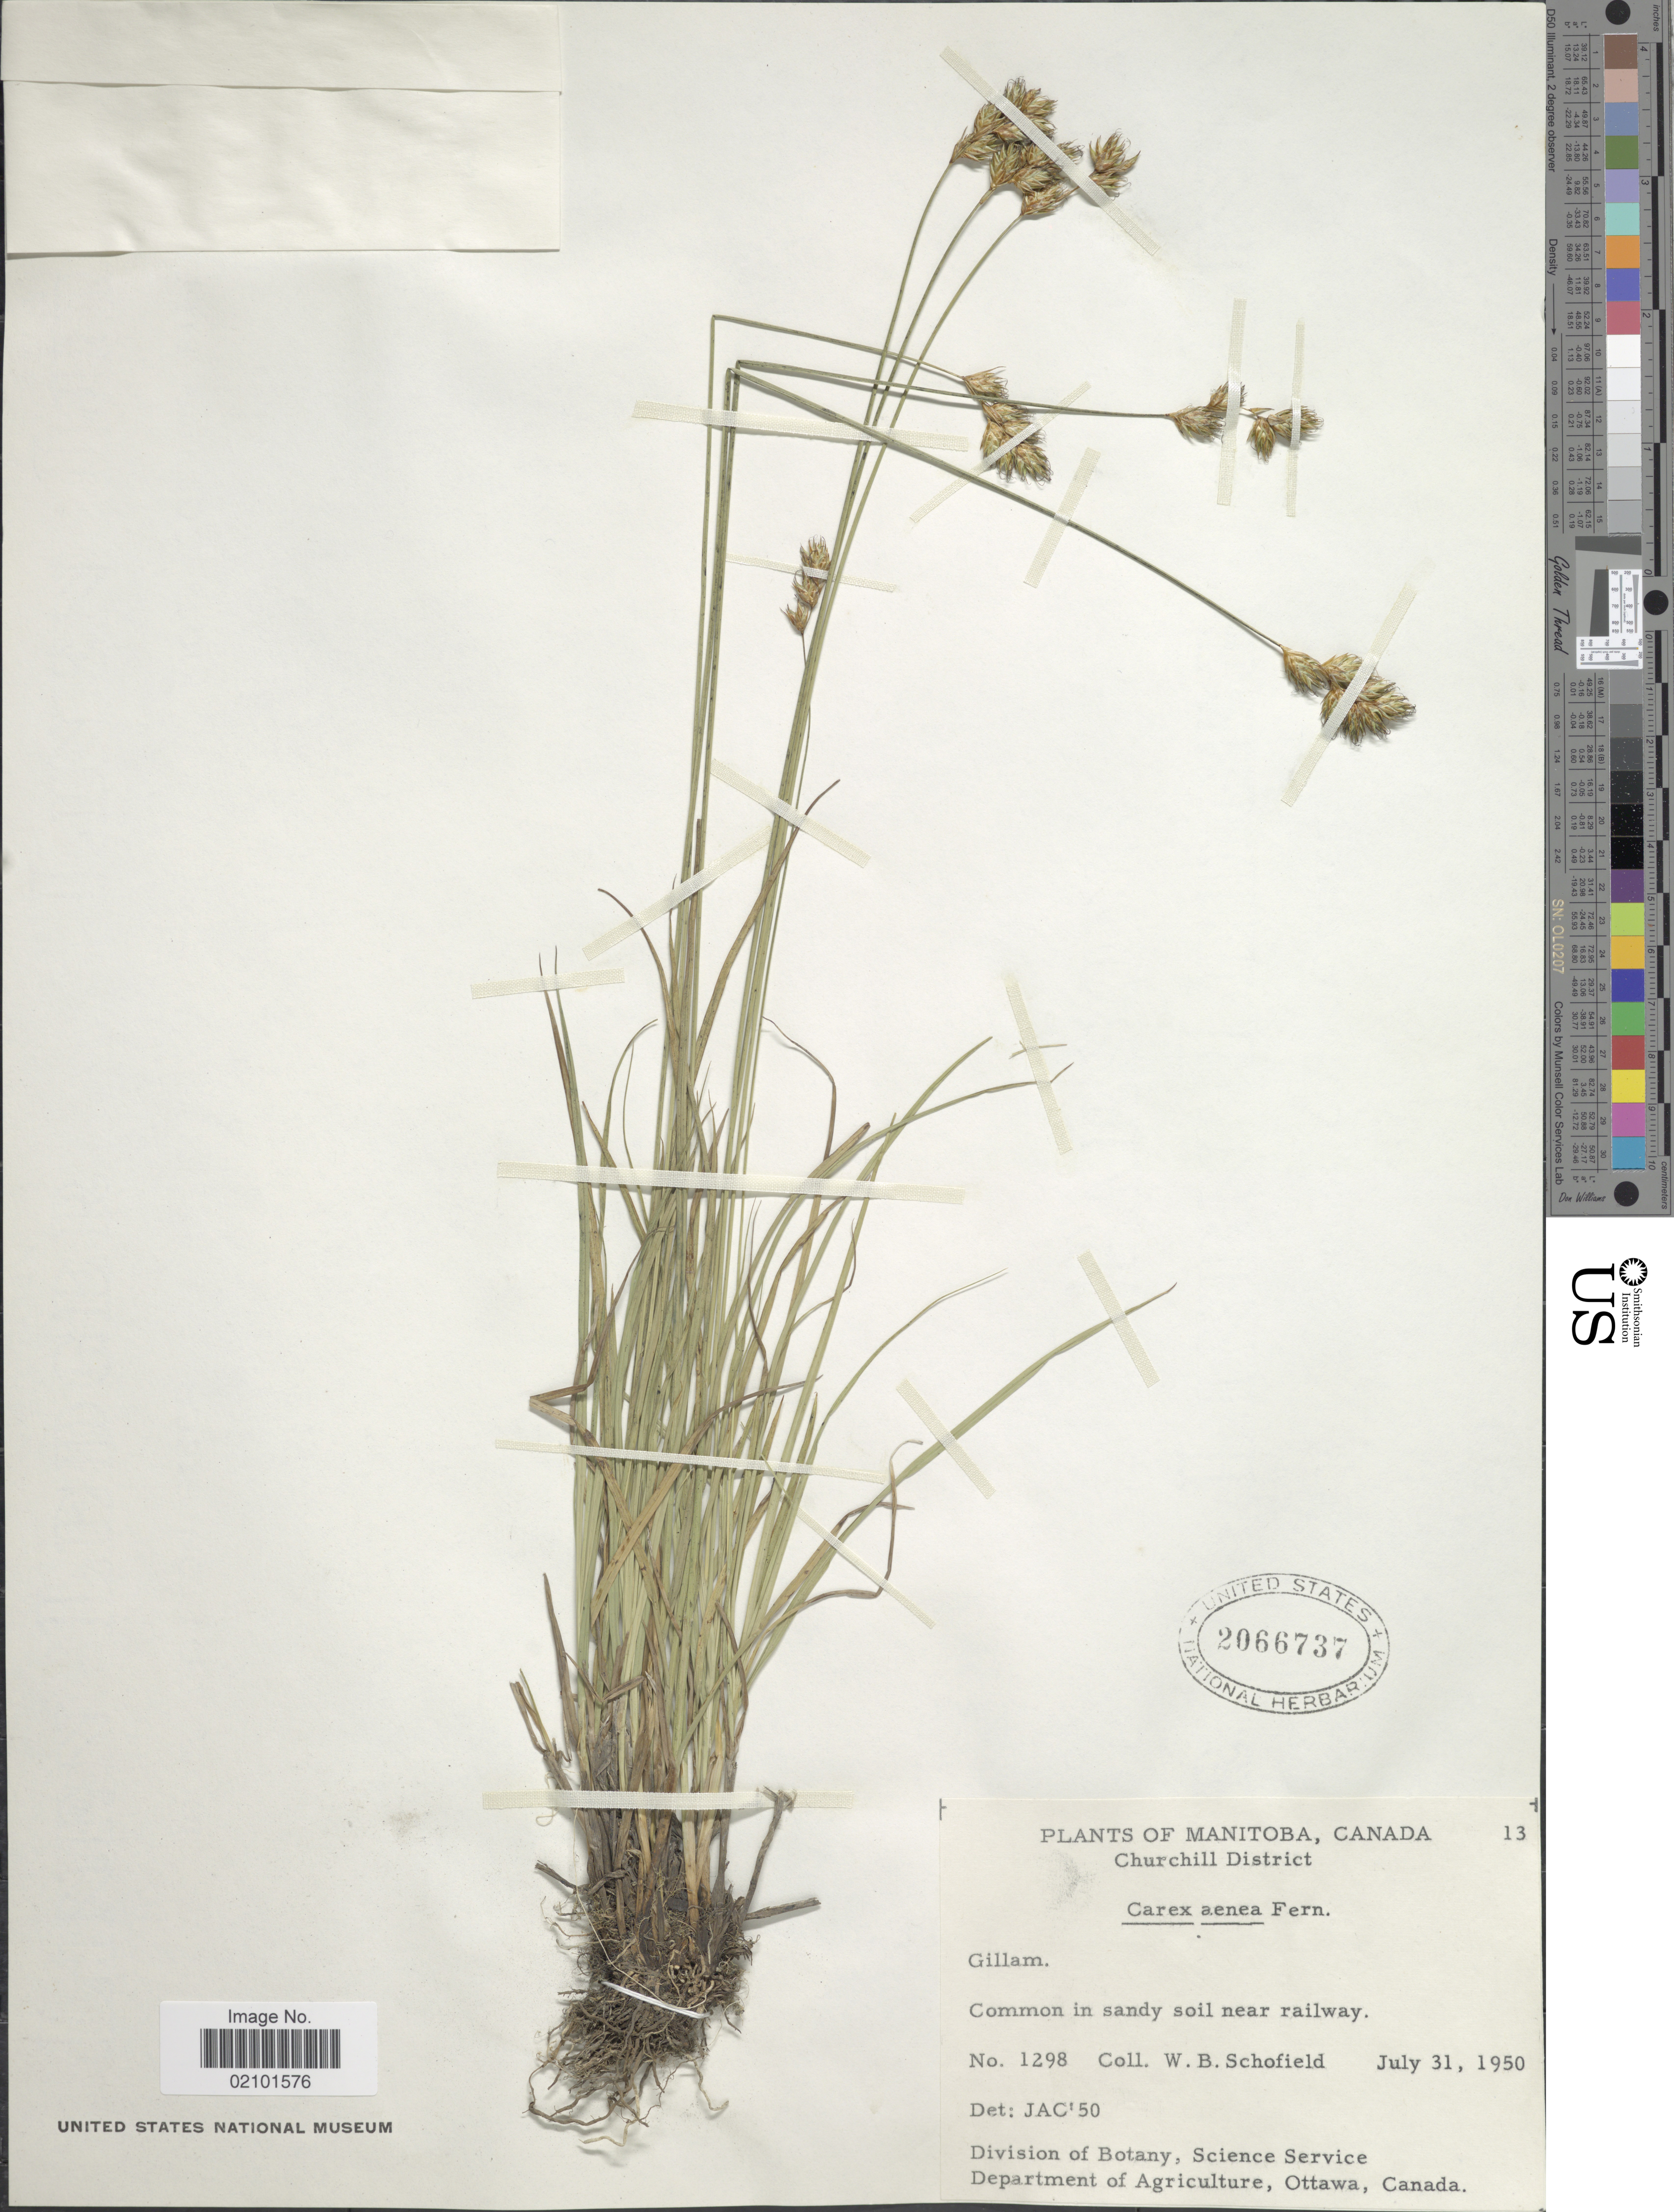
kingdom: Plantae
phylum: Tracheophyta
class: Liliopsida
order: Poales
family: Cyperaceae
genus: Carex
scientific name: Carex foenea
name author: Willd.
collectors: W. Schofield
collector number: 1298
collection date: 1950-07-31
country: Canada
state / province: Manitoba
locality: Churchill District, near railway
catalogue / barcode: US 2066737